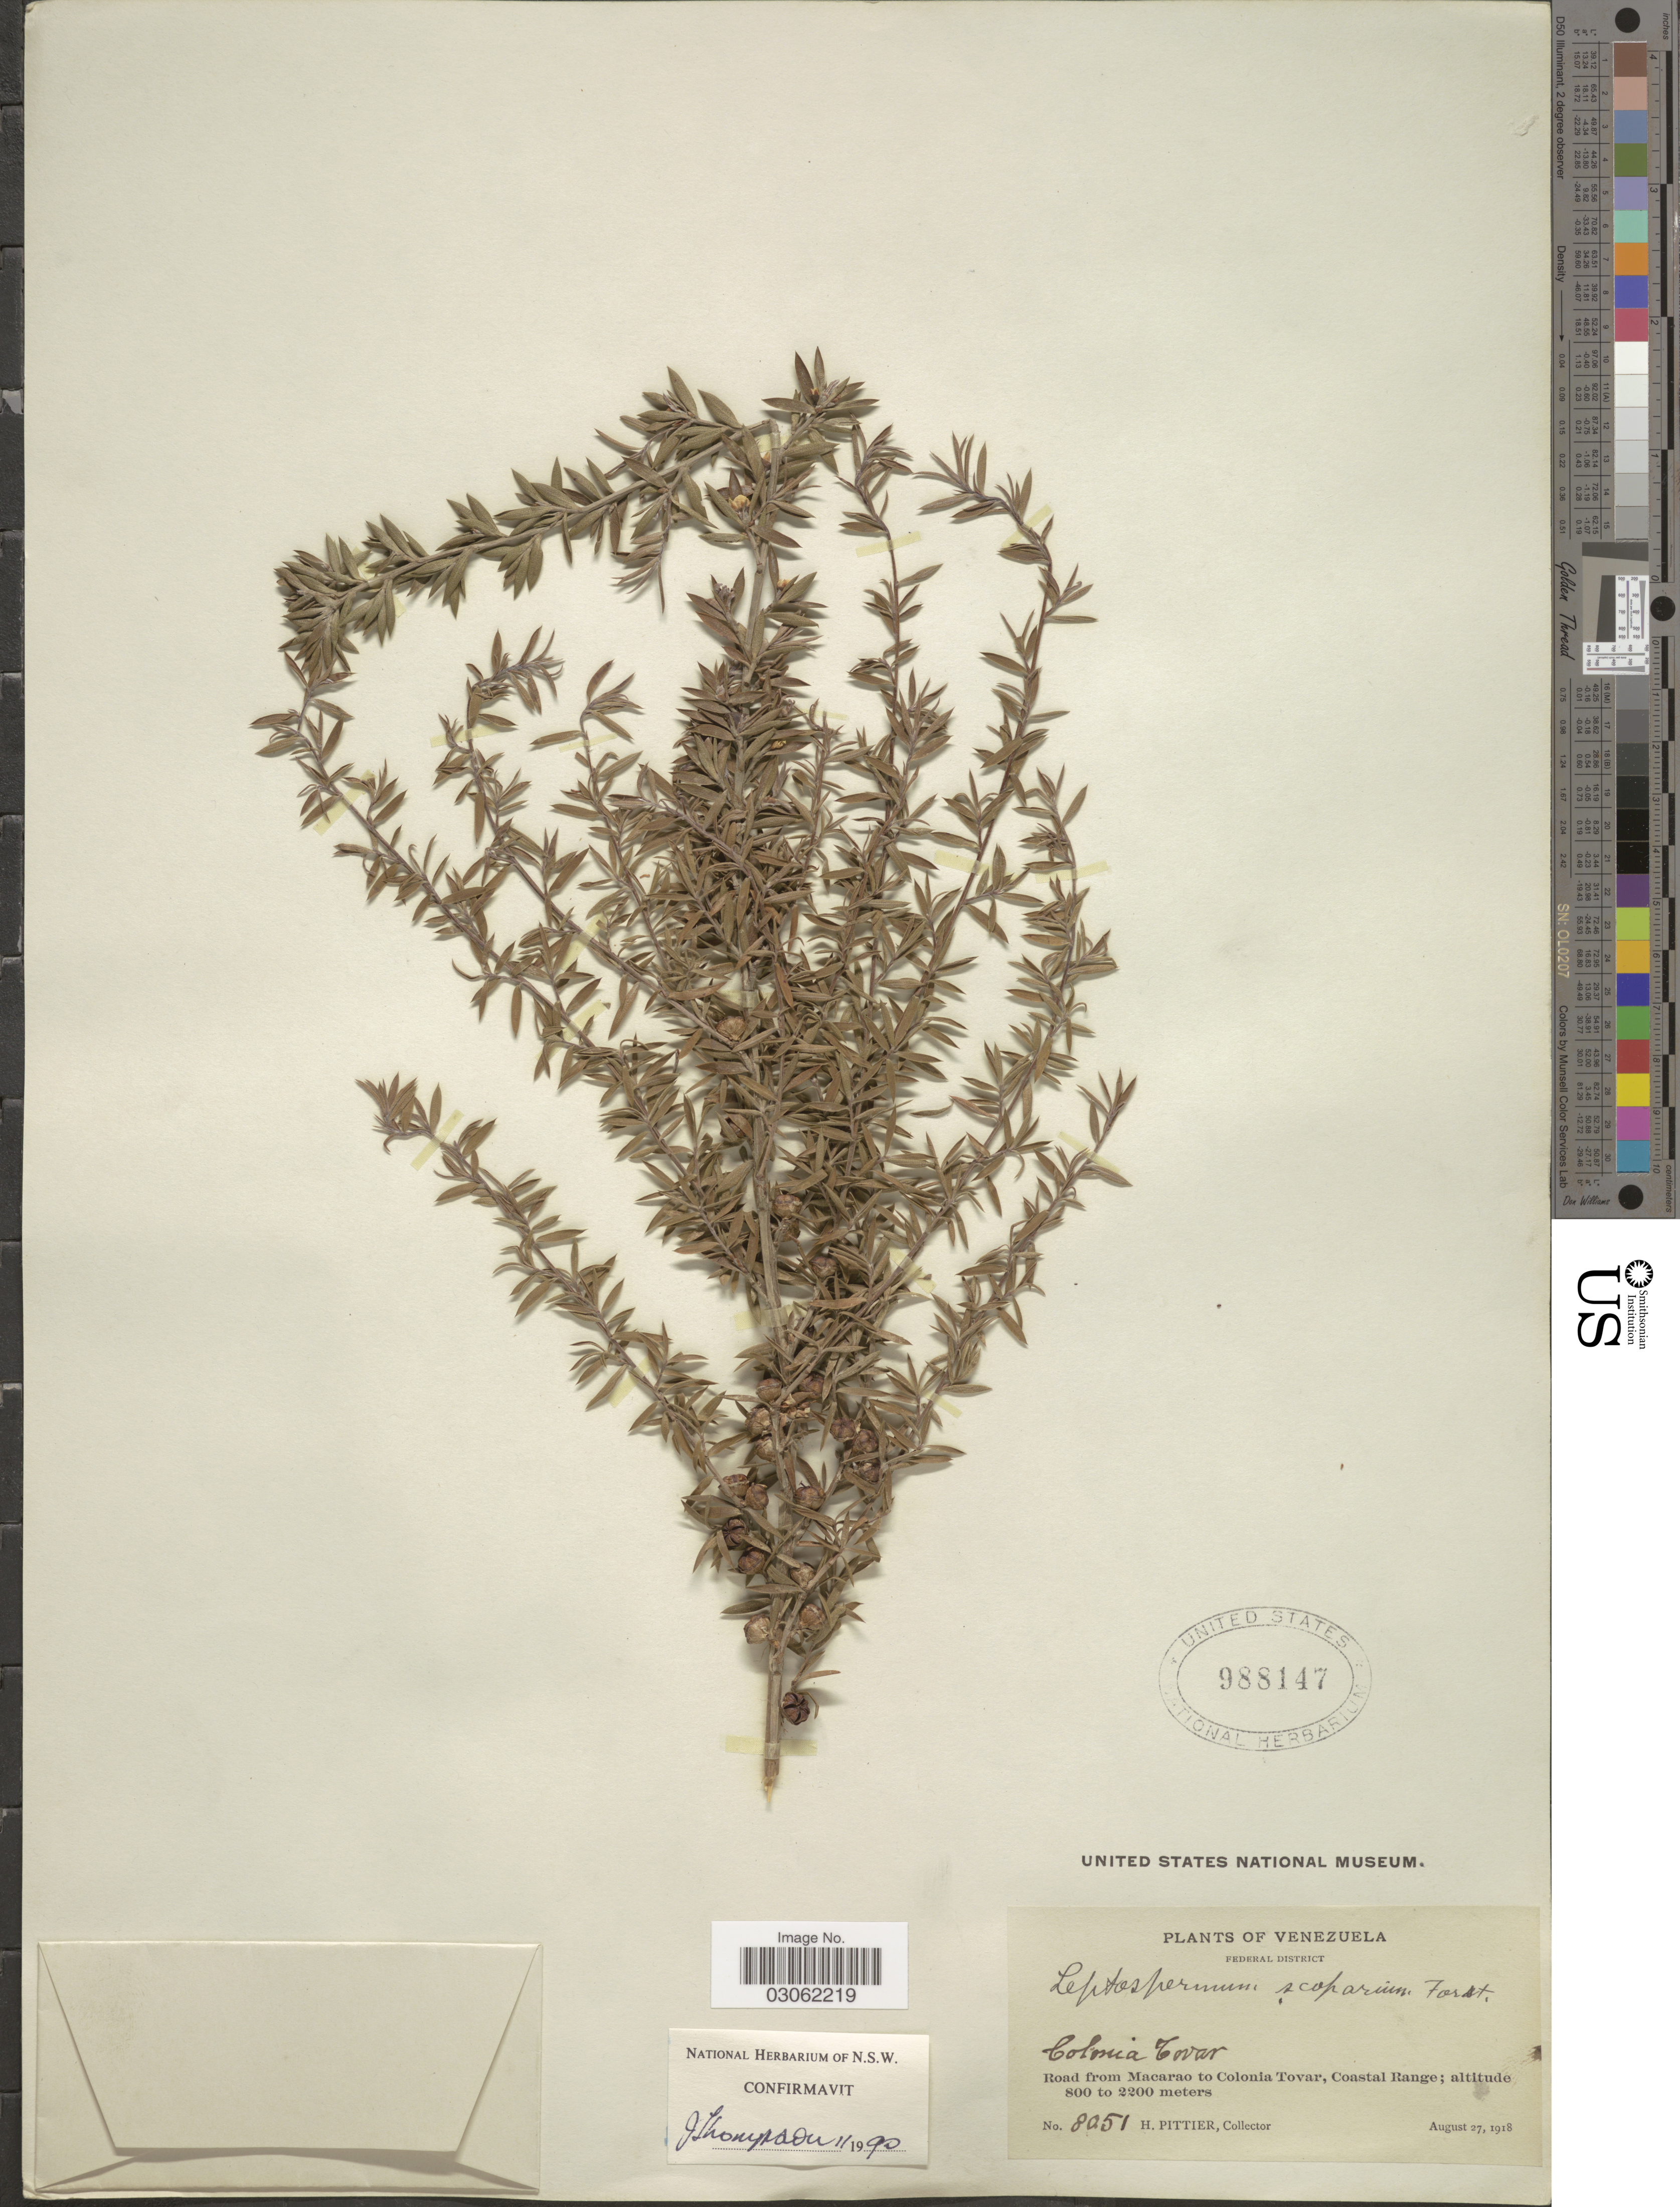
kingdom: Plantae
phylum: Tracheophyta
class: Magnoliopsida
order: Myrtales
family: Myrtaceae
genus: Leptospermum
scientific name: Leptospermum scoparium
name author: J.R. Forst. & G. Forst.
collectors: H. F. Pittier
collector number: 8051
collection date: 1918-08-27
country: Venezuela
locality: Federal District. Colonia Tovar. Road from Macarao to Colonia Tovar, Coastal Range.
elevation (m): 800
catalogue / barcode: US 988147